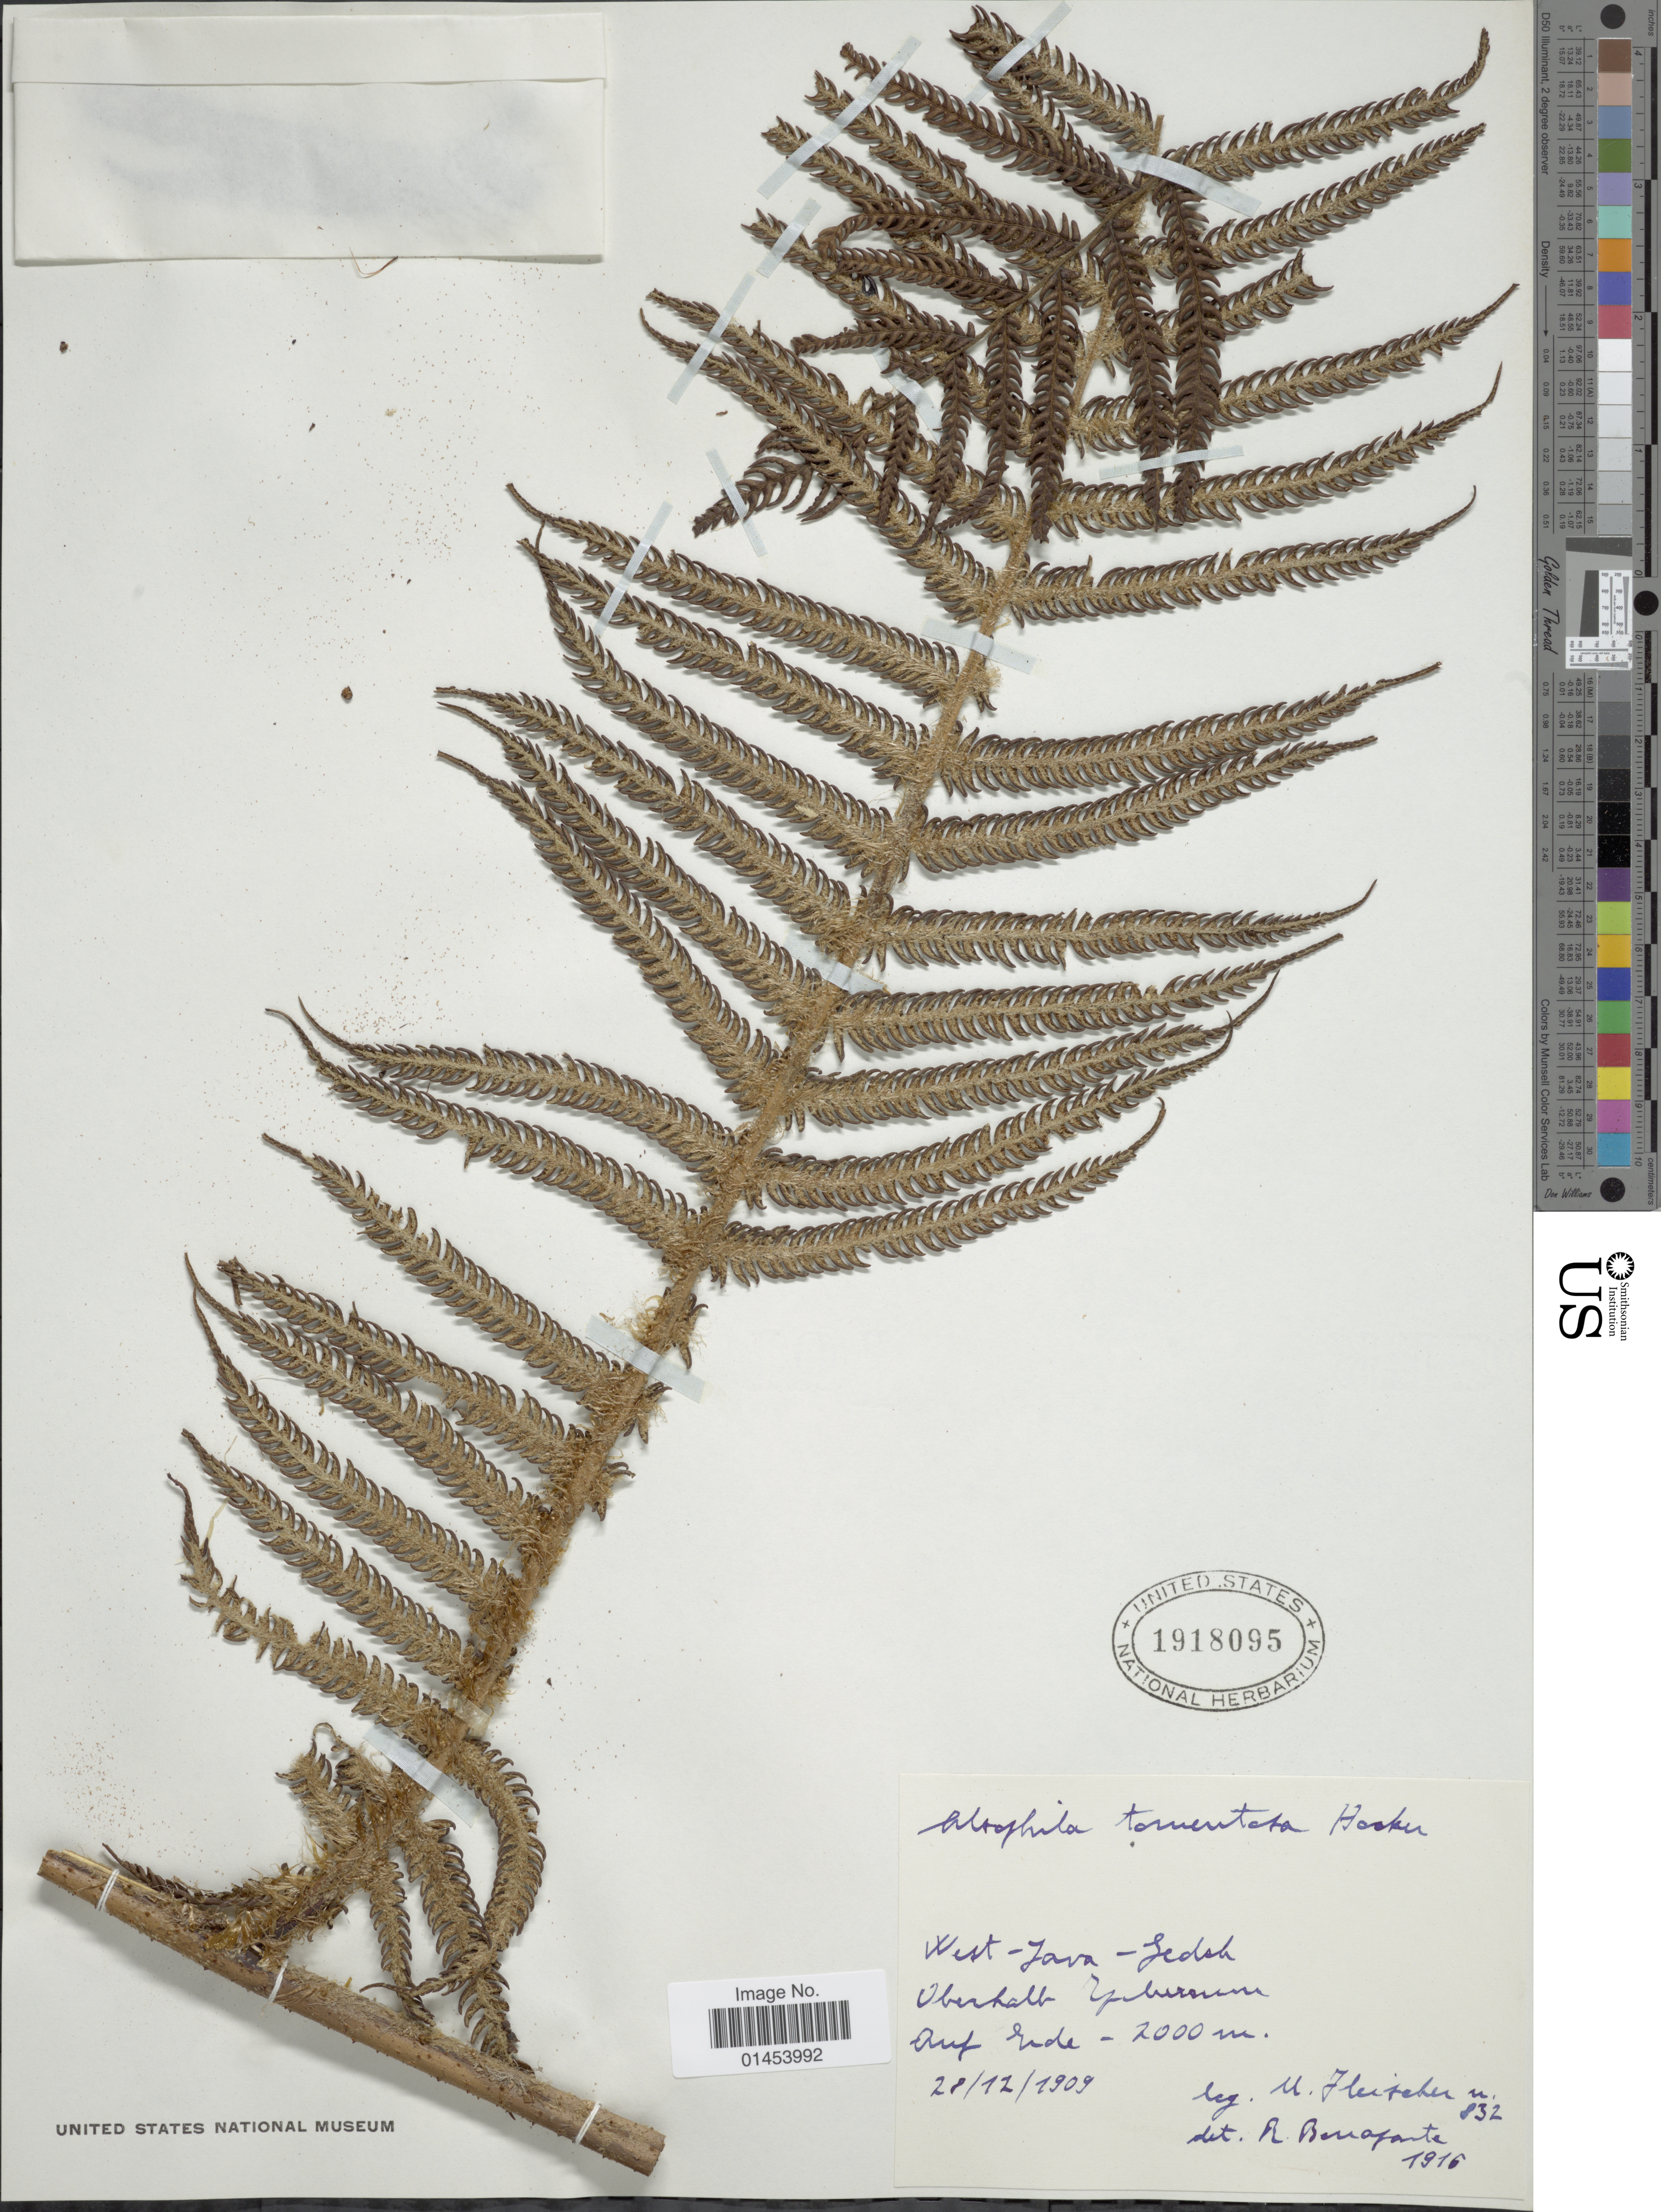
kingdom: Plantae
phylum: Tracheophyta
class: Polypodiopsida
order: Cyatheales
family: Cyatheaceae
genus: Cyathea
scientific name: Cyathea tomentosa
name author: (Blume) Zoll. & Moritzi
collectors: U. Fleischer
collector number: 832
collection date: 1909-12-28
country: Indonesia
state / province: Java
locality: West-Java-Gedeh. Oberhalb Yburaum, Auf Ede [interpreted]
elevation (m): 2000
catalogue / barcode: US 1918095